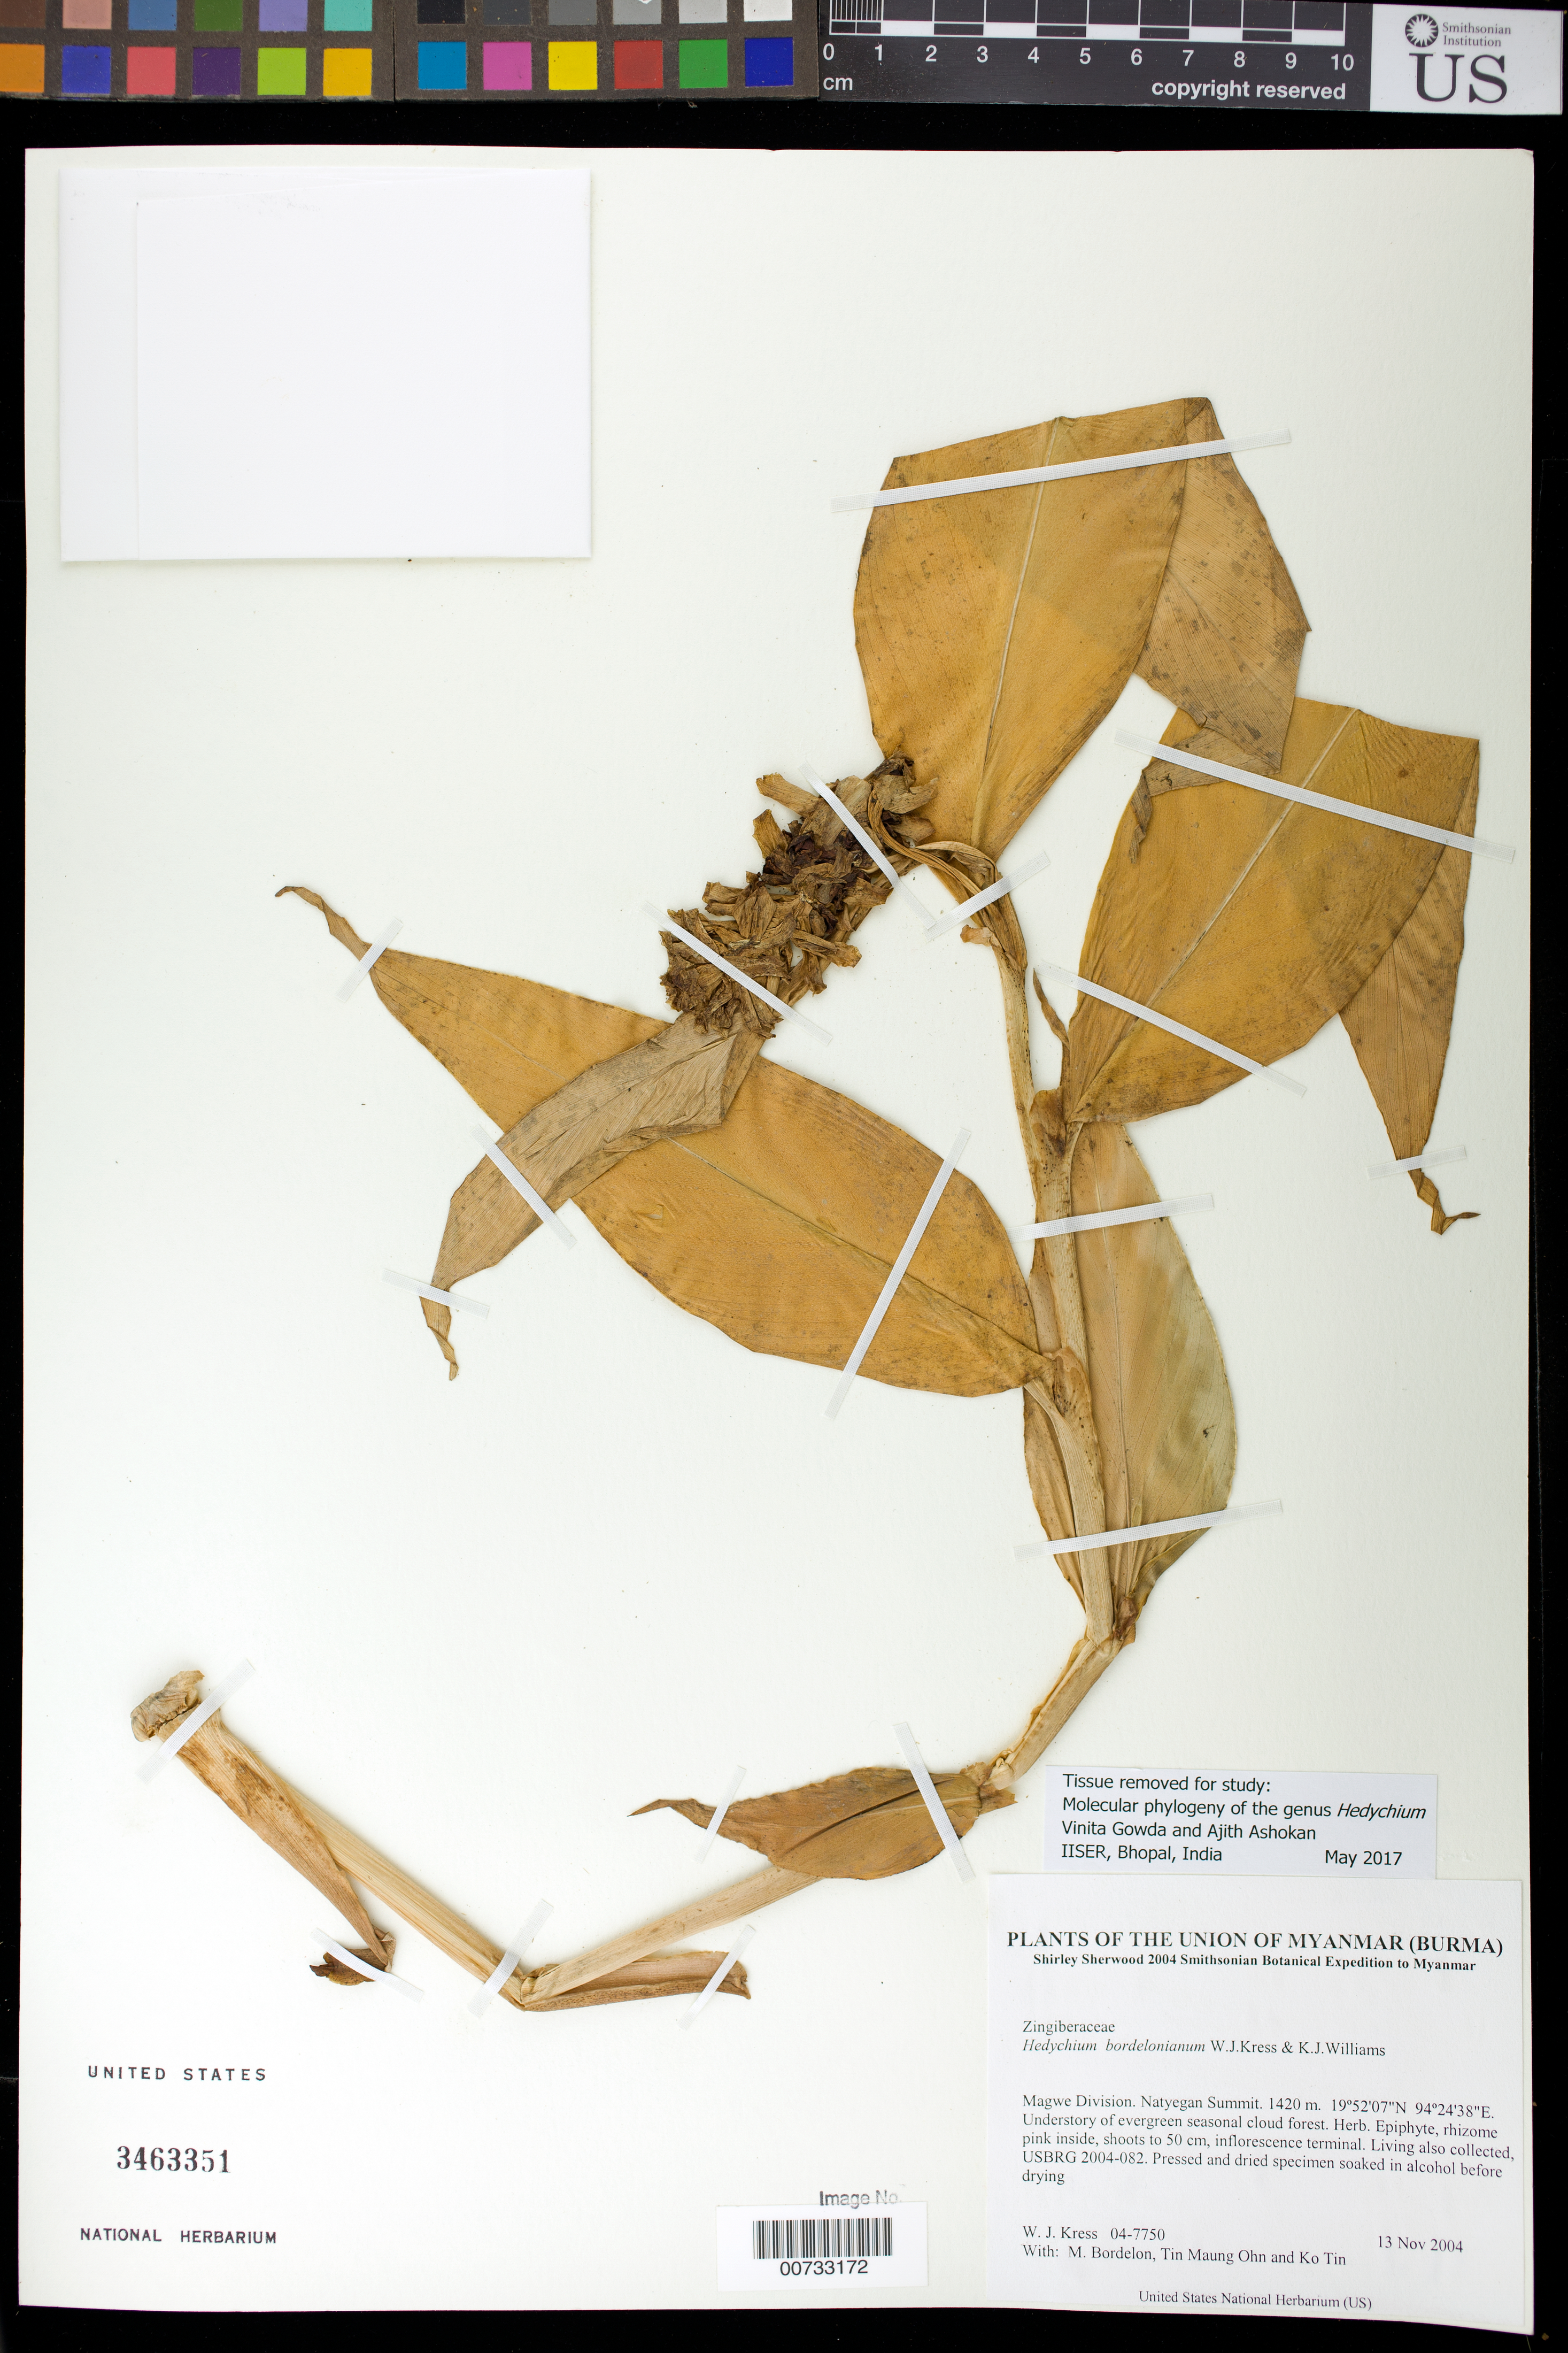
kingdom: Plantae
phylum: Tracheophyta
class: Liliopsida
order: Zingiberales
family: Zingiberaceae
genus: Hedychium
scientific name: Hedychium bordelonianum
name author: W.J. Kress & K.J. Williams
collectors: W. J. Kress, M. Bordelon, Tin Maung Ohn & Ko Tin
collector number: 04-7750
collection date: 2004-11-13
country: Myanmar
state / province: Magway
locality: Natyegan Summit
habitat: Understory of evergreen seasonal cloud forest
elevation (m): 1420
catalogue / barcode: US 3463351